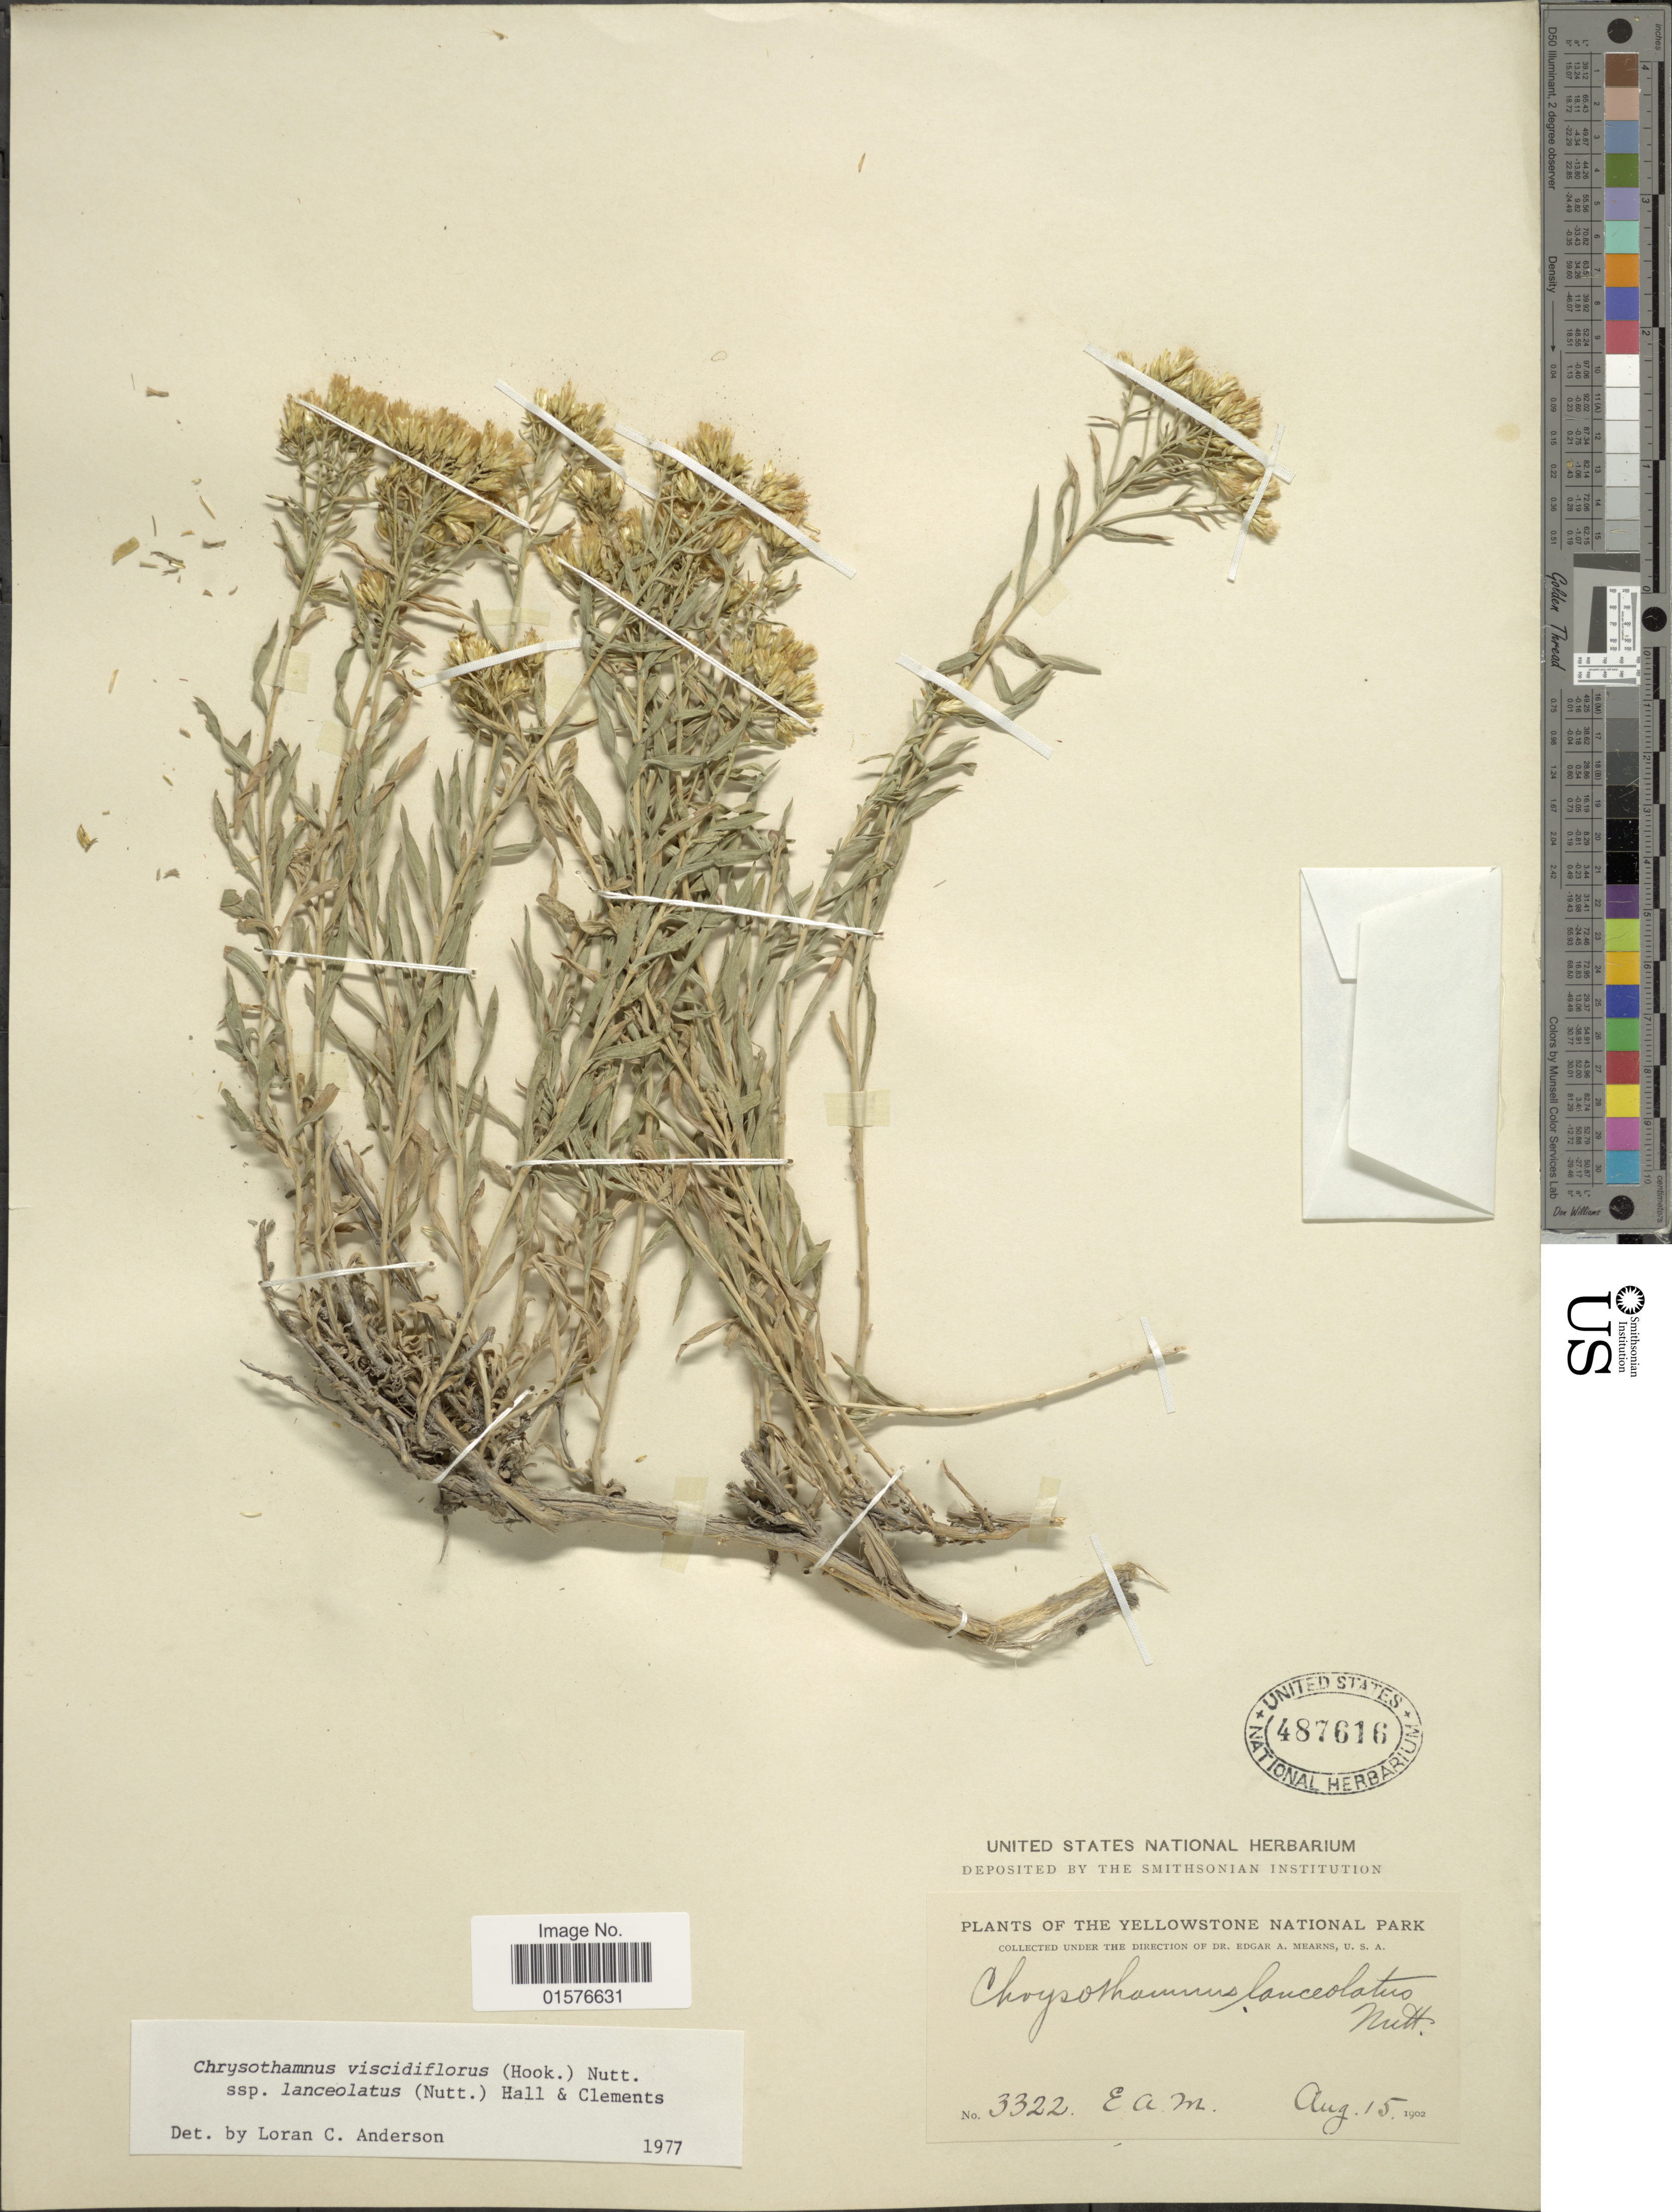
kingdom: Plantae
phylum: Tracheophyta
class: Magnoliopsida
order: Asterales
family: Asteraceae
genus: Chrysothamnus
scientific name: Chrysothamnus viscidiflorus subsp. lanceolatus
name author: (Nutt.) H.M. Hall & Clem.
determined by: Urbatsch, Lowell E., Curator (LSU), Louisiana State University (UNITED STATES)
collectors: E. A. Mearns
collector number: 3322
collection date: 1902-08-15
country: United States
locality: The Yellowstone National Park.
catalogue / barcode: US 487616